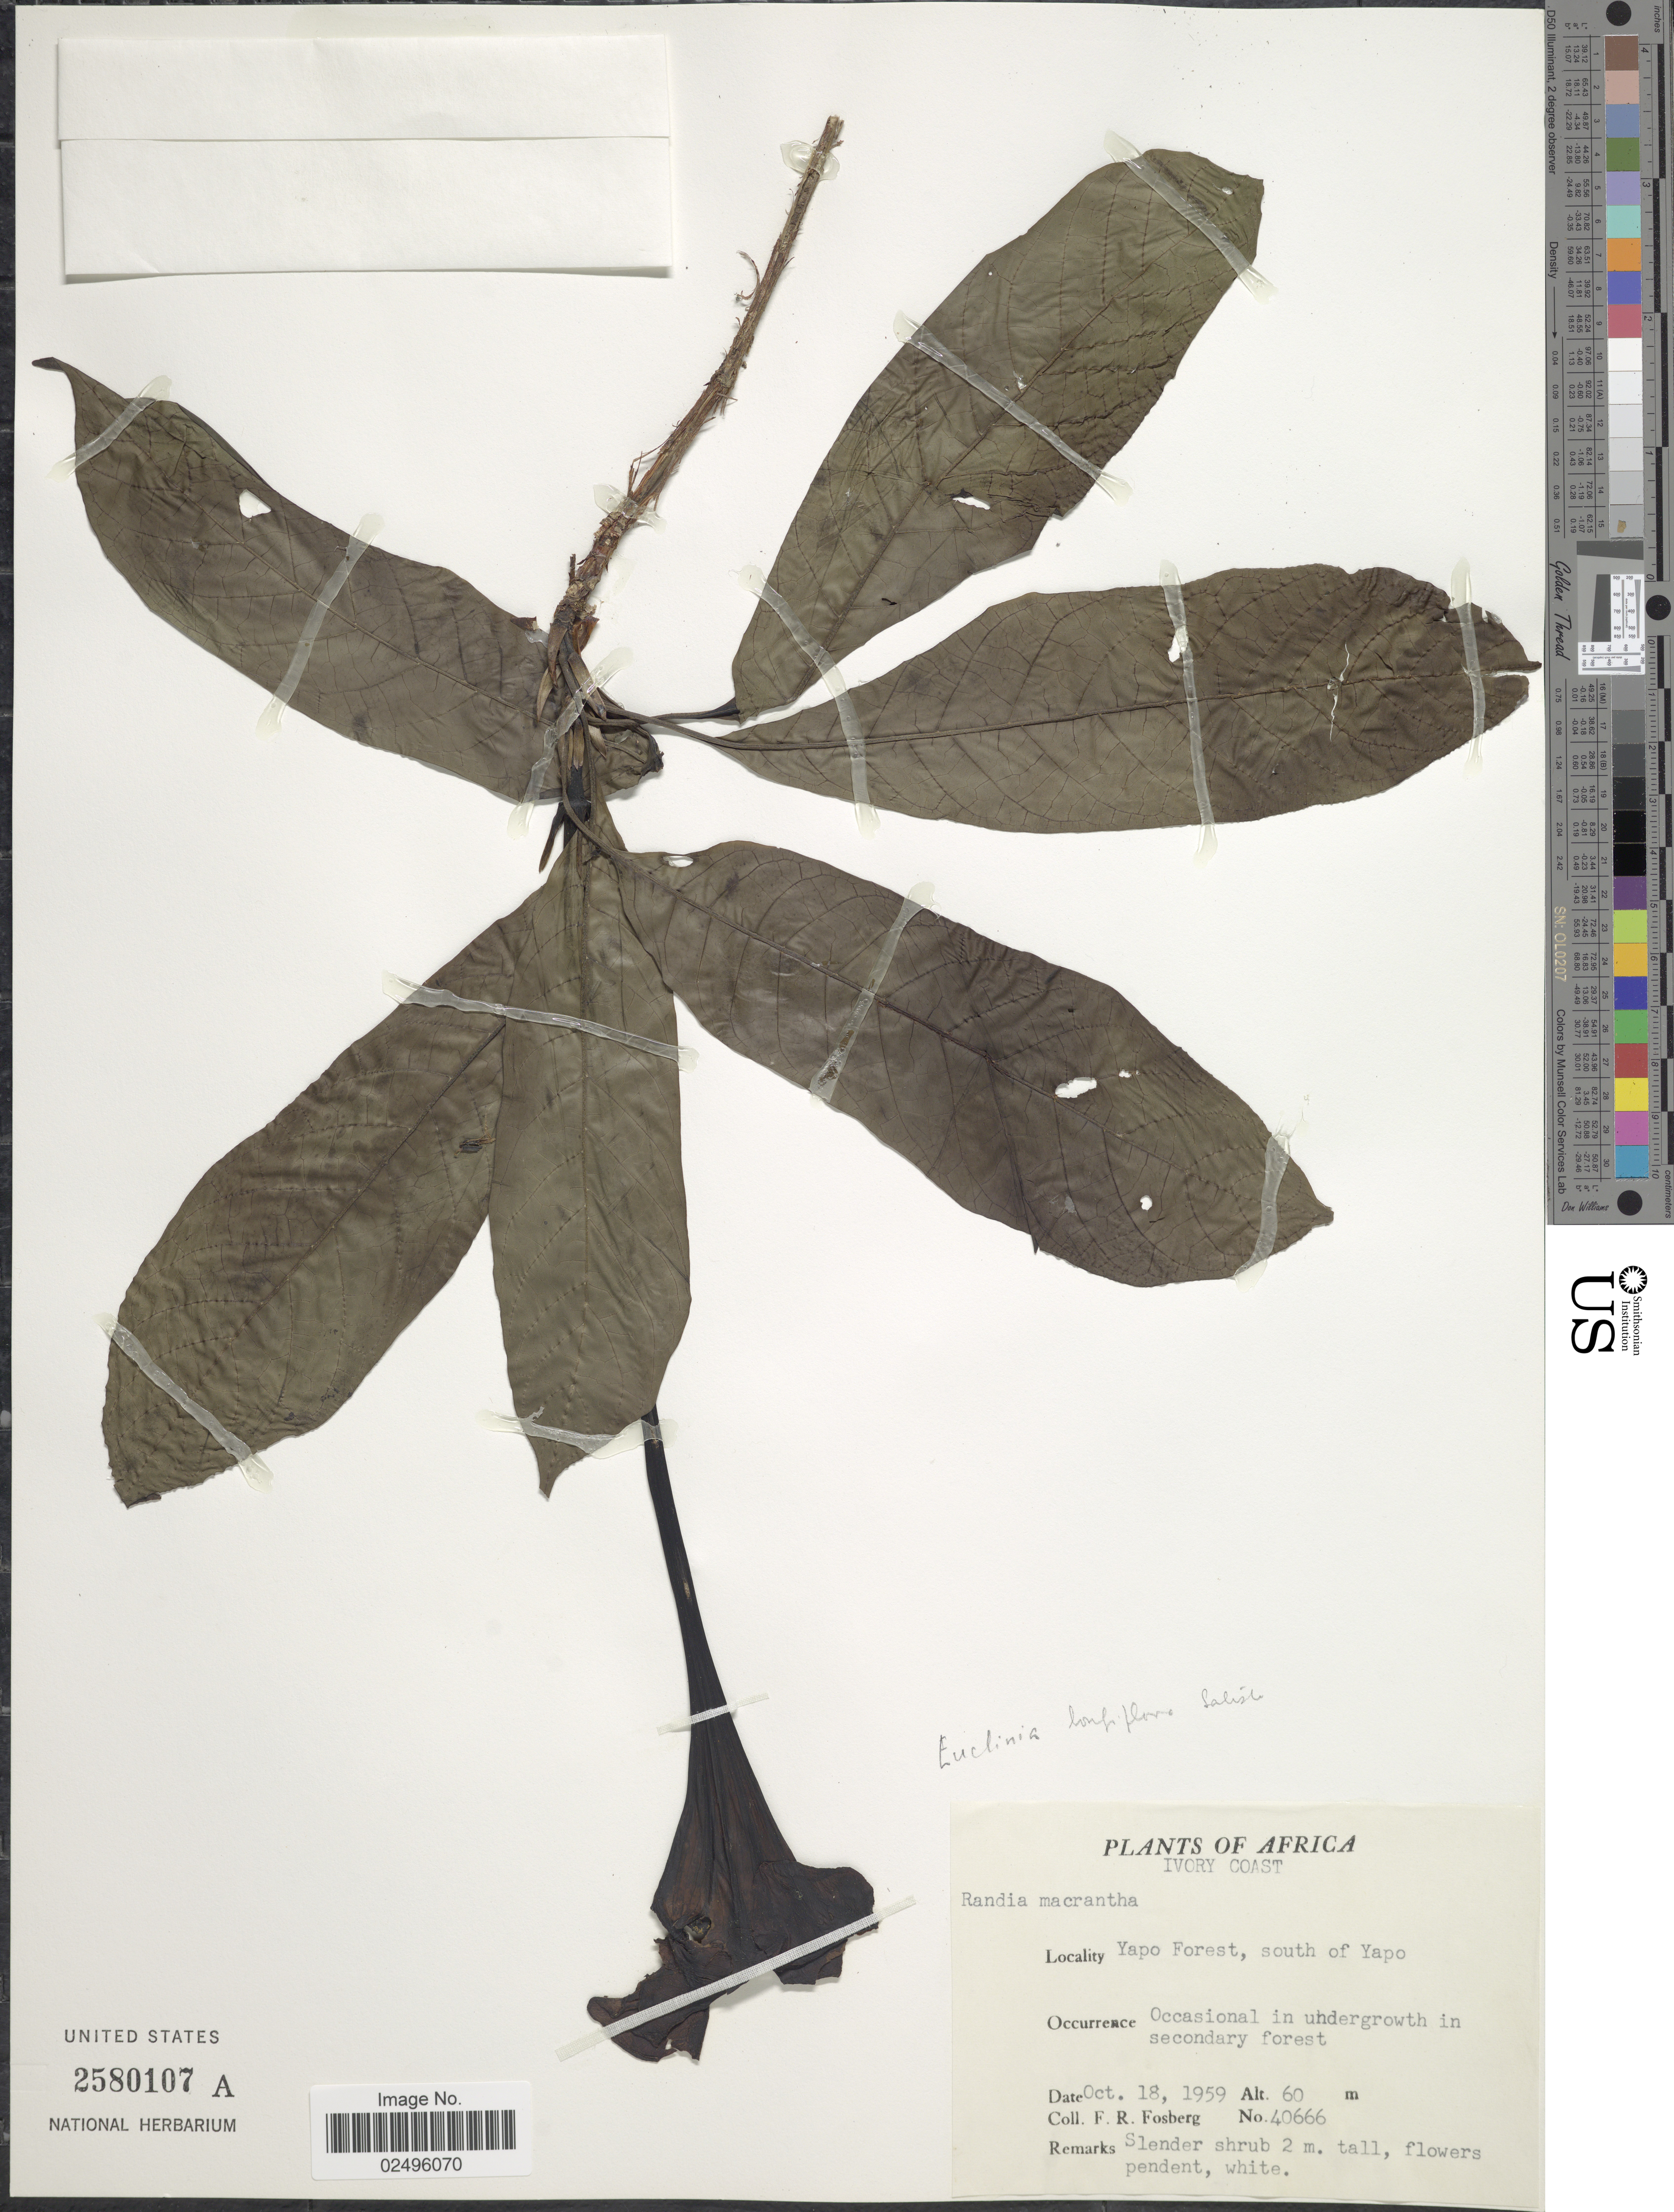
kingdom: Plantae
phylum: Tracheophyta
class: Magnoliopsida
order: Gentianales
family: Rubiaceae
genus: Euclinia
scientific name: Euclinia longiflora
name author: Salisb.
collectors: F. R. Fosberg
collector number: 40666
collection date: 1959-10-18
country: Ivory Coast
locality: Yapo Forest, south of Uapo, Occasional in undergrowth in secondary forest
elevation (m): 60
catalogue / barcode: US 2580107A